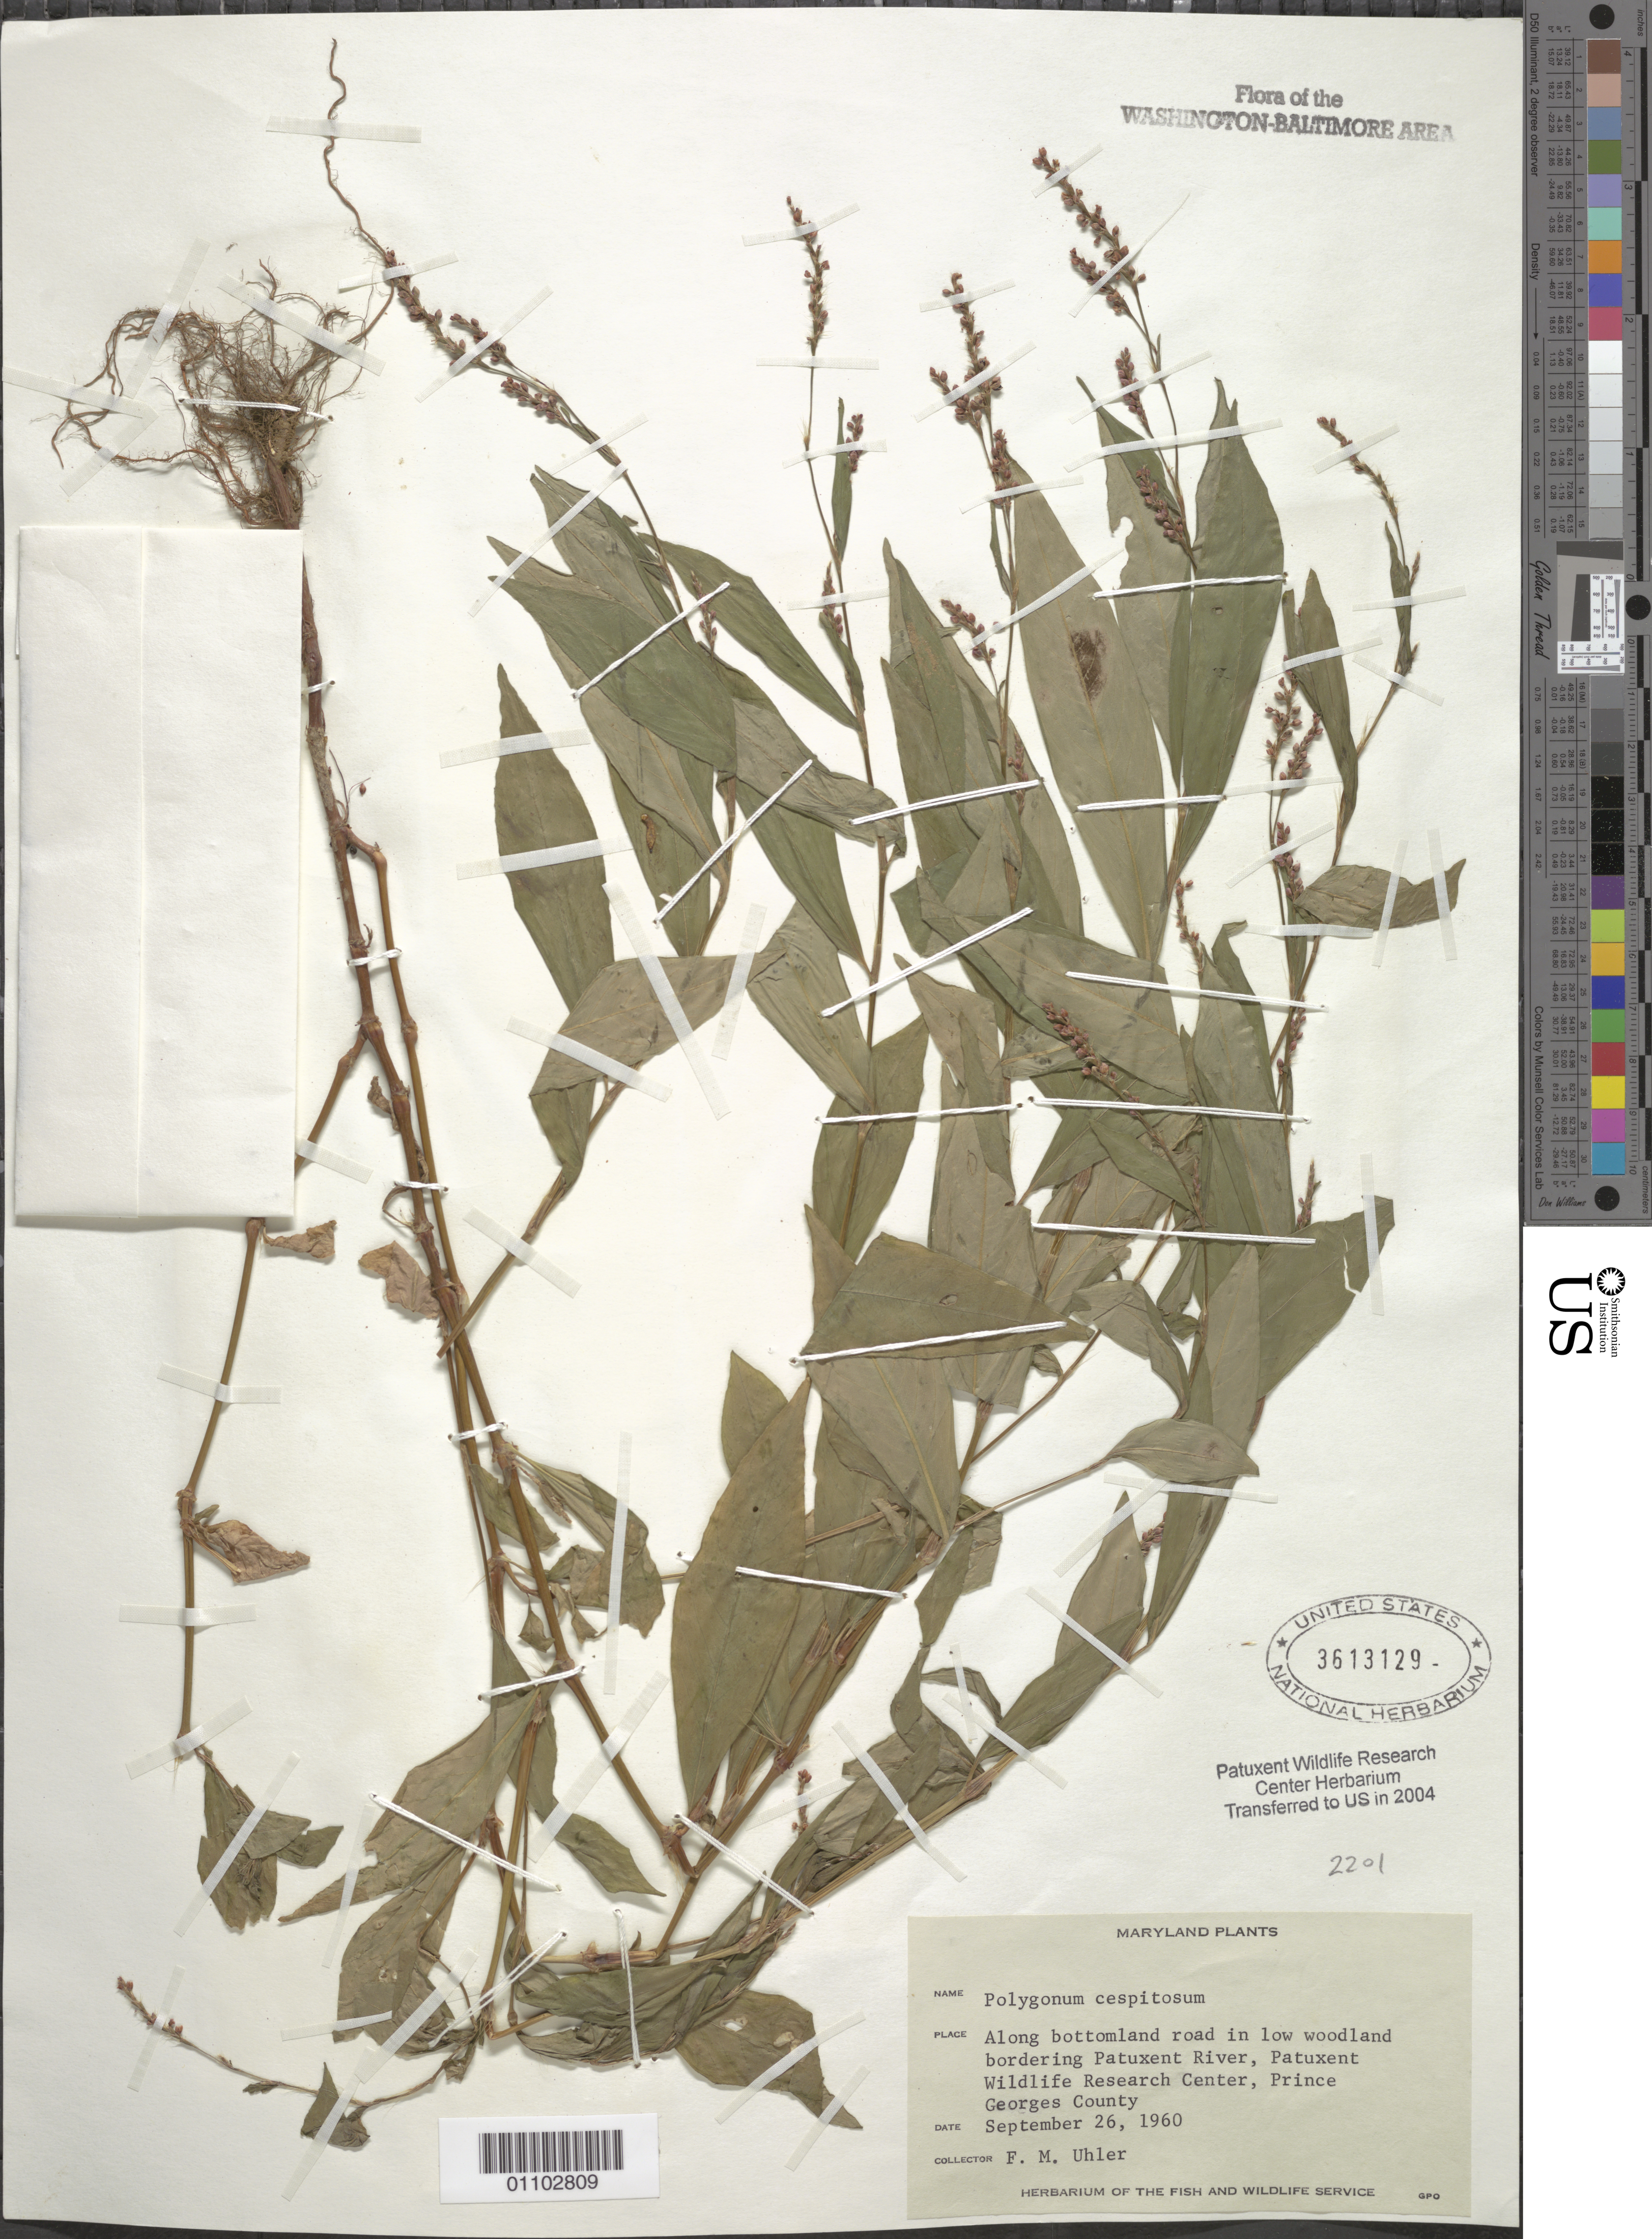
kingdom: Plantae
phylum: Tracheophyta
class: Magnoliopsida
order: Caryophyllales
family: Polygonaceae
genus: Persicaria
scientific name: Persicaria longiseta (Bruijn) Kitag.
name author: (Bruijn &) Kitag.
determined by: Atha, D. E.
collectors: F. Uhler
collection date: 1960-09-26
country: United States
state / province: Maryland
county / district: Prince George's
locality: Low woodland bordering Patuxent River, Patuxent Wildlife Research Center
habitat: Along bottomland road in low woodland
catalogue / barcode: US 3613129